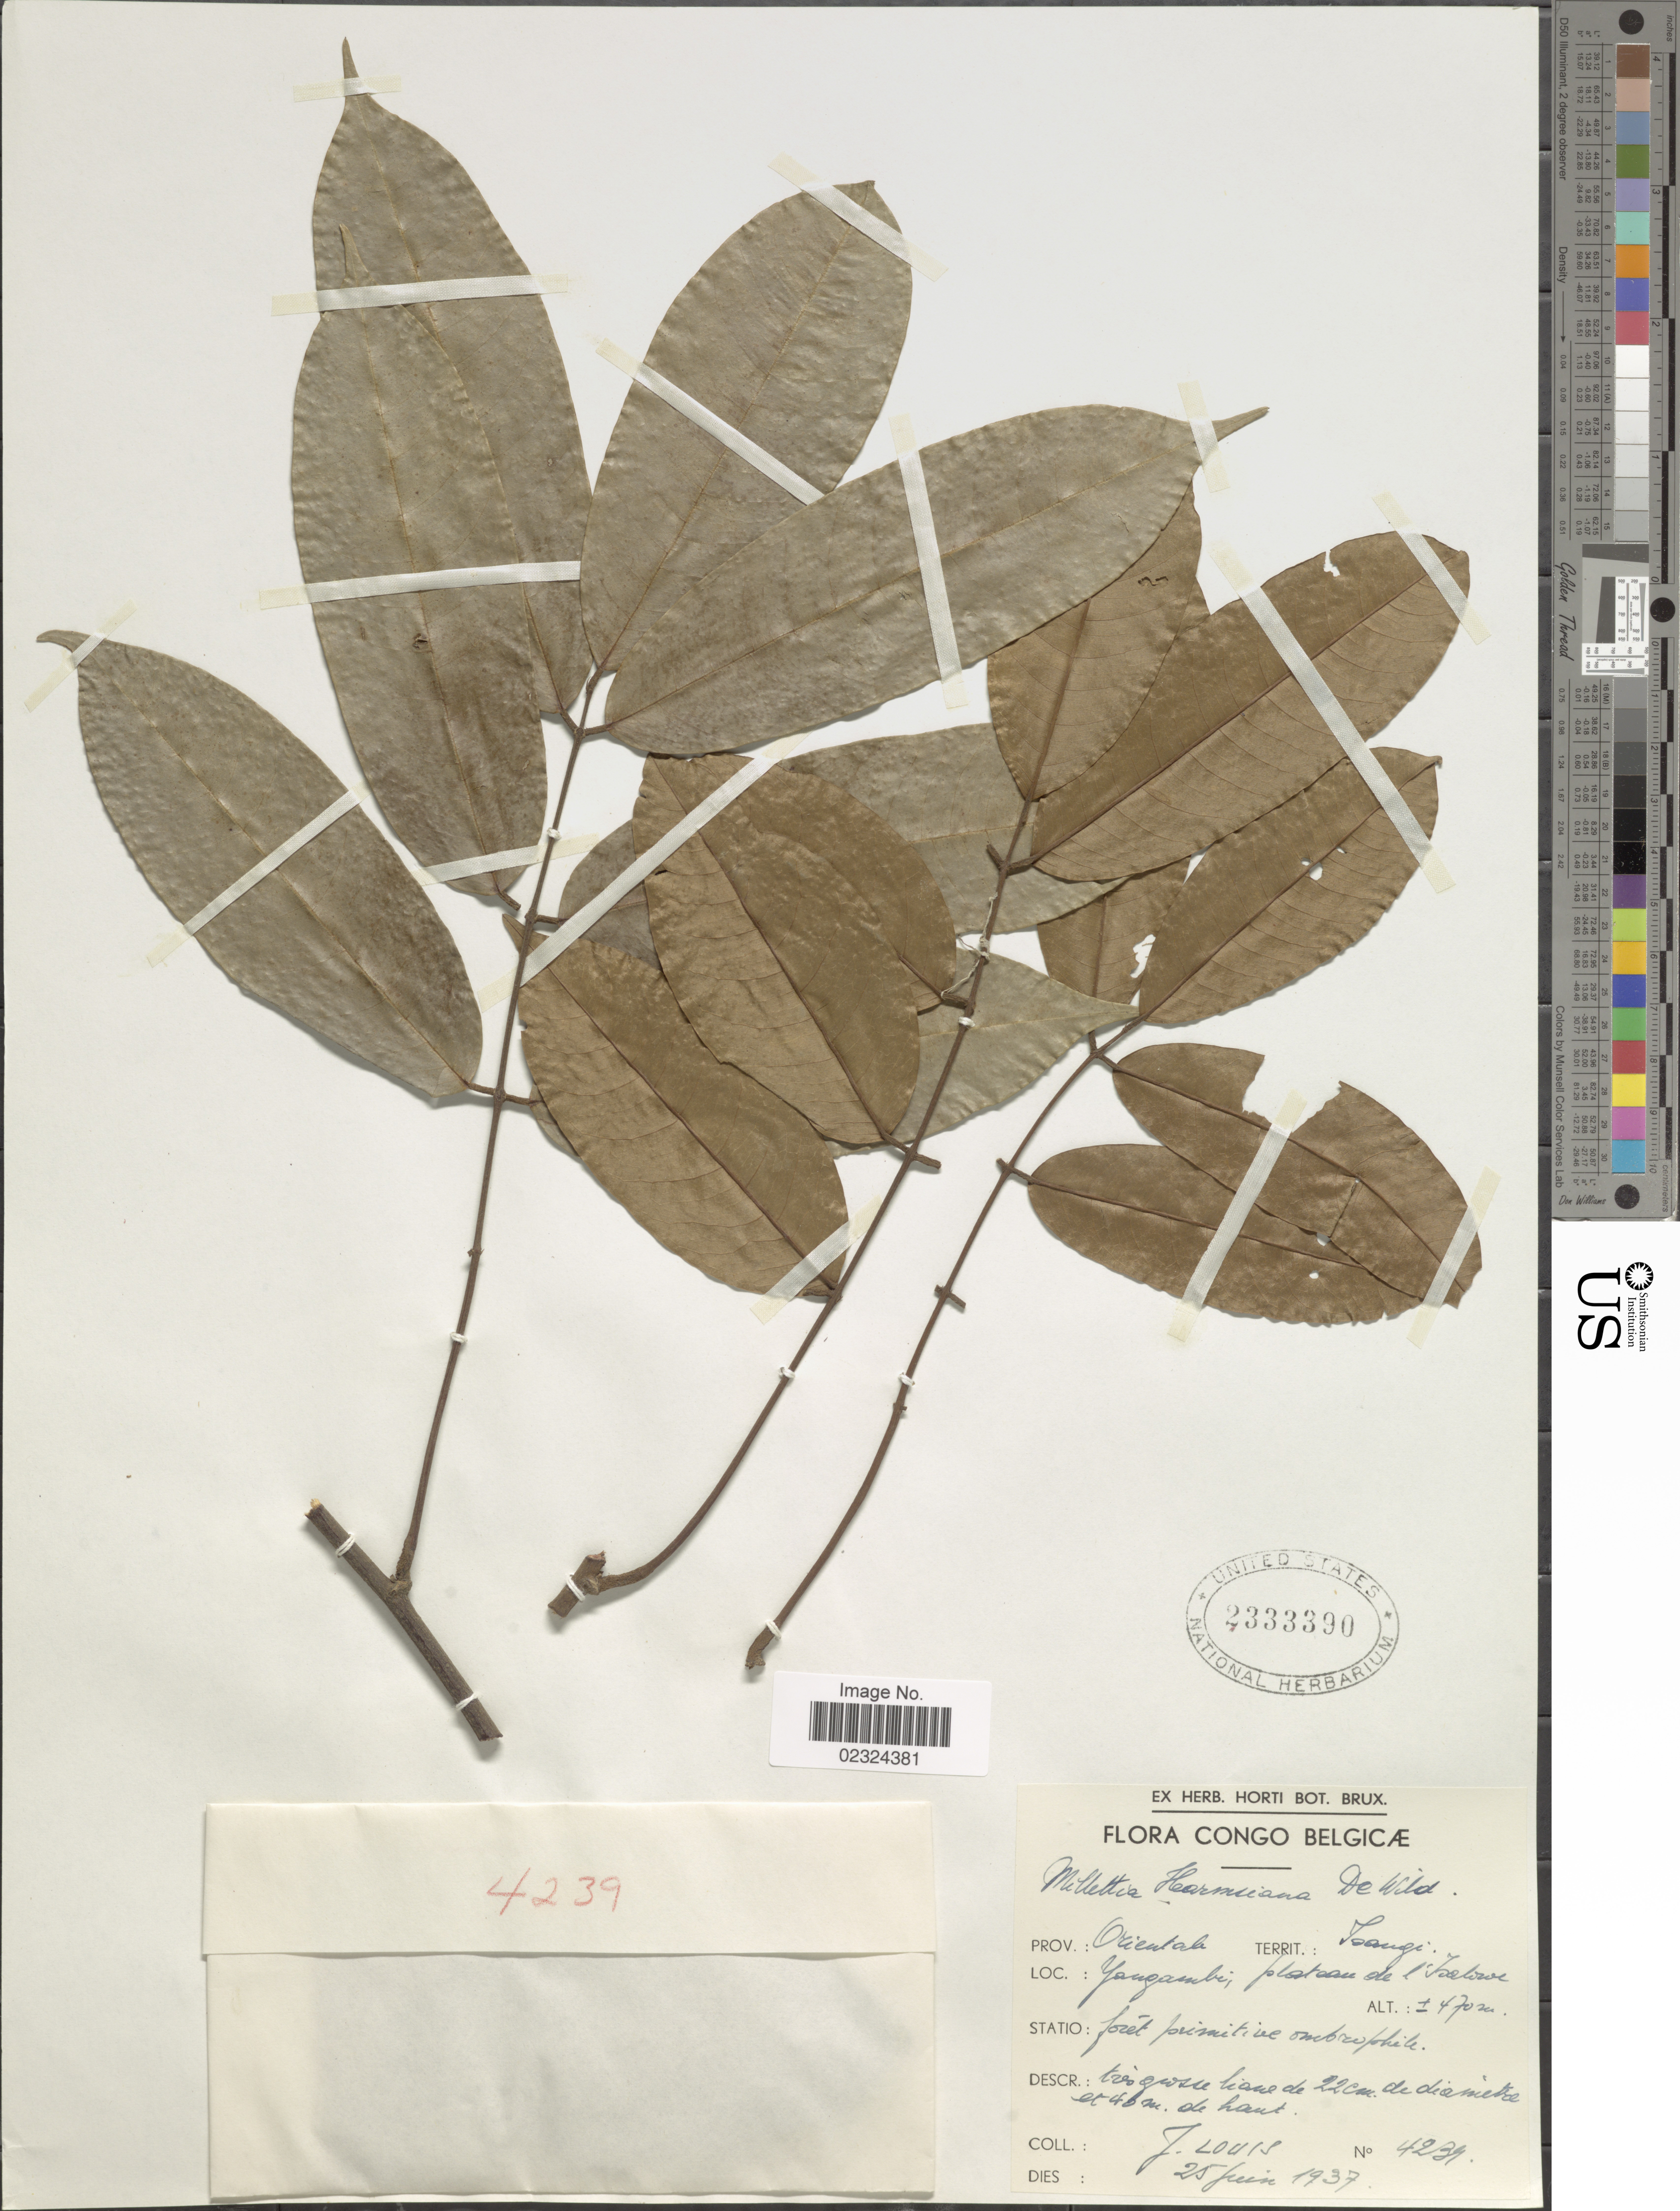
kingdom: Plantae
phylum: Tracheophyta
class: Magnoliopsida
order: Fabales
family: Fabaceae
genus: Millettia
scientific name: Millettia harmsiana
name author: De Wild.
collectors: J. Louis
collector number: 4239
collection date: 1937-06-25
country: Congo, Democratic Republic of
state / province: Tshopo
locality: Congo Belgicae. Isangi. Yangambi, plateau de l'Isalowe.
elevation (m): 470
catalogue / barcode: US 2333390